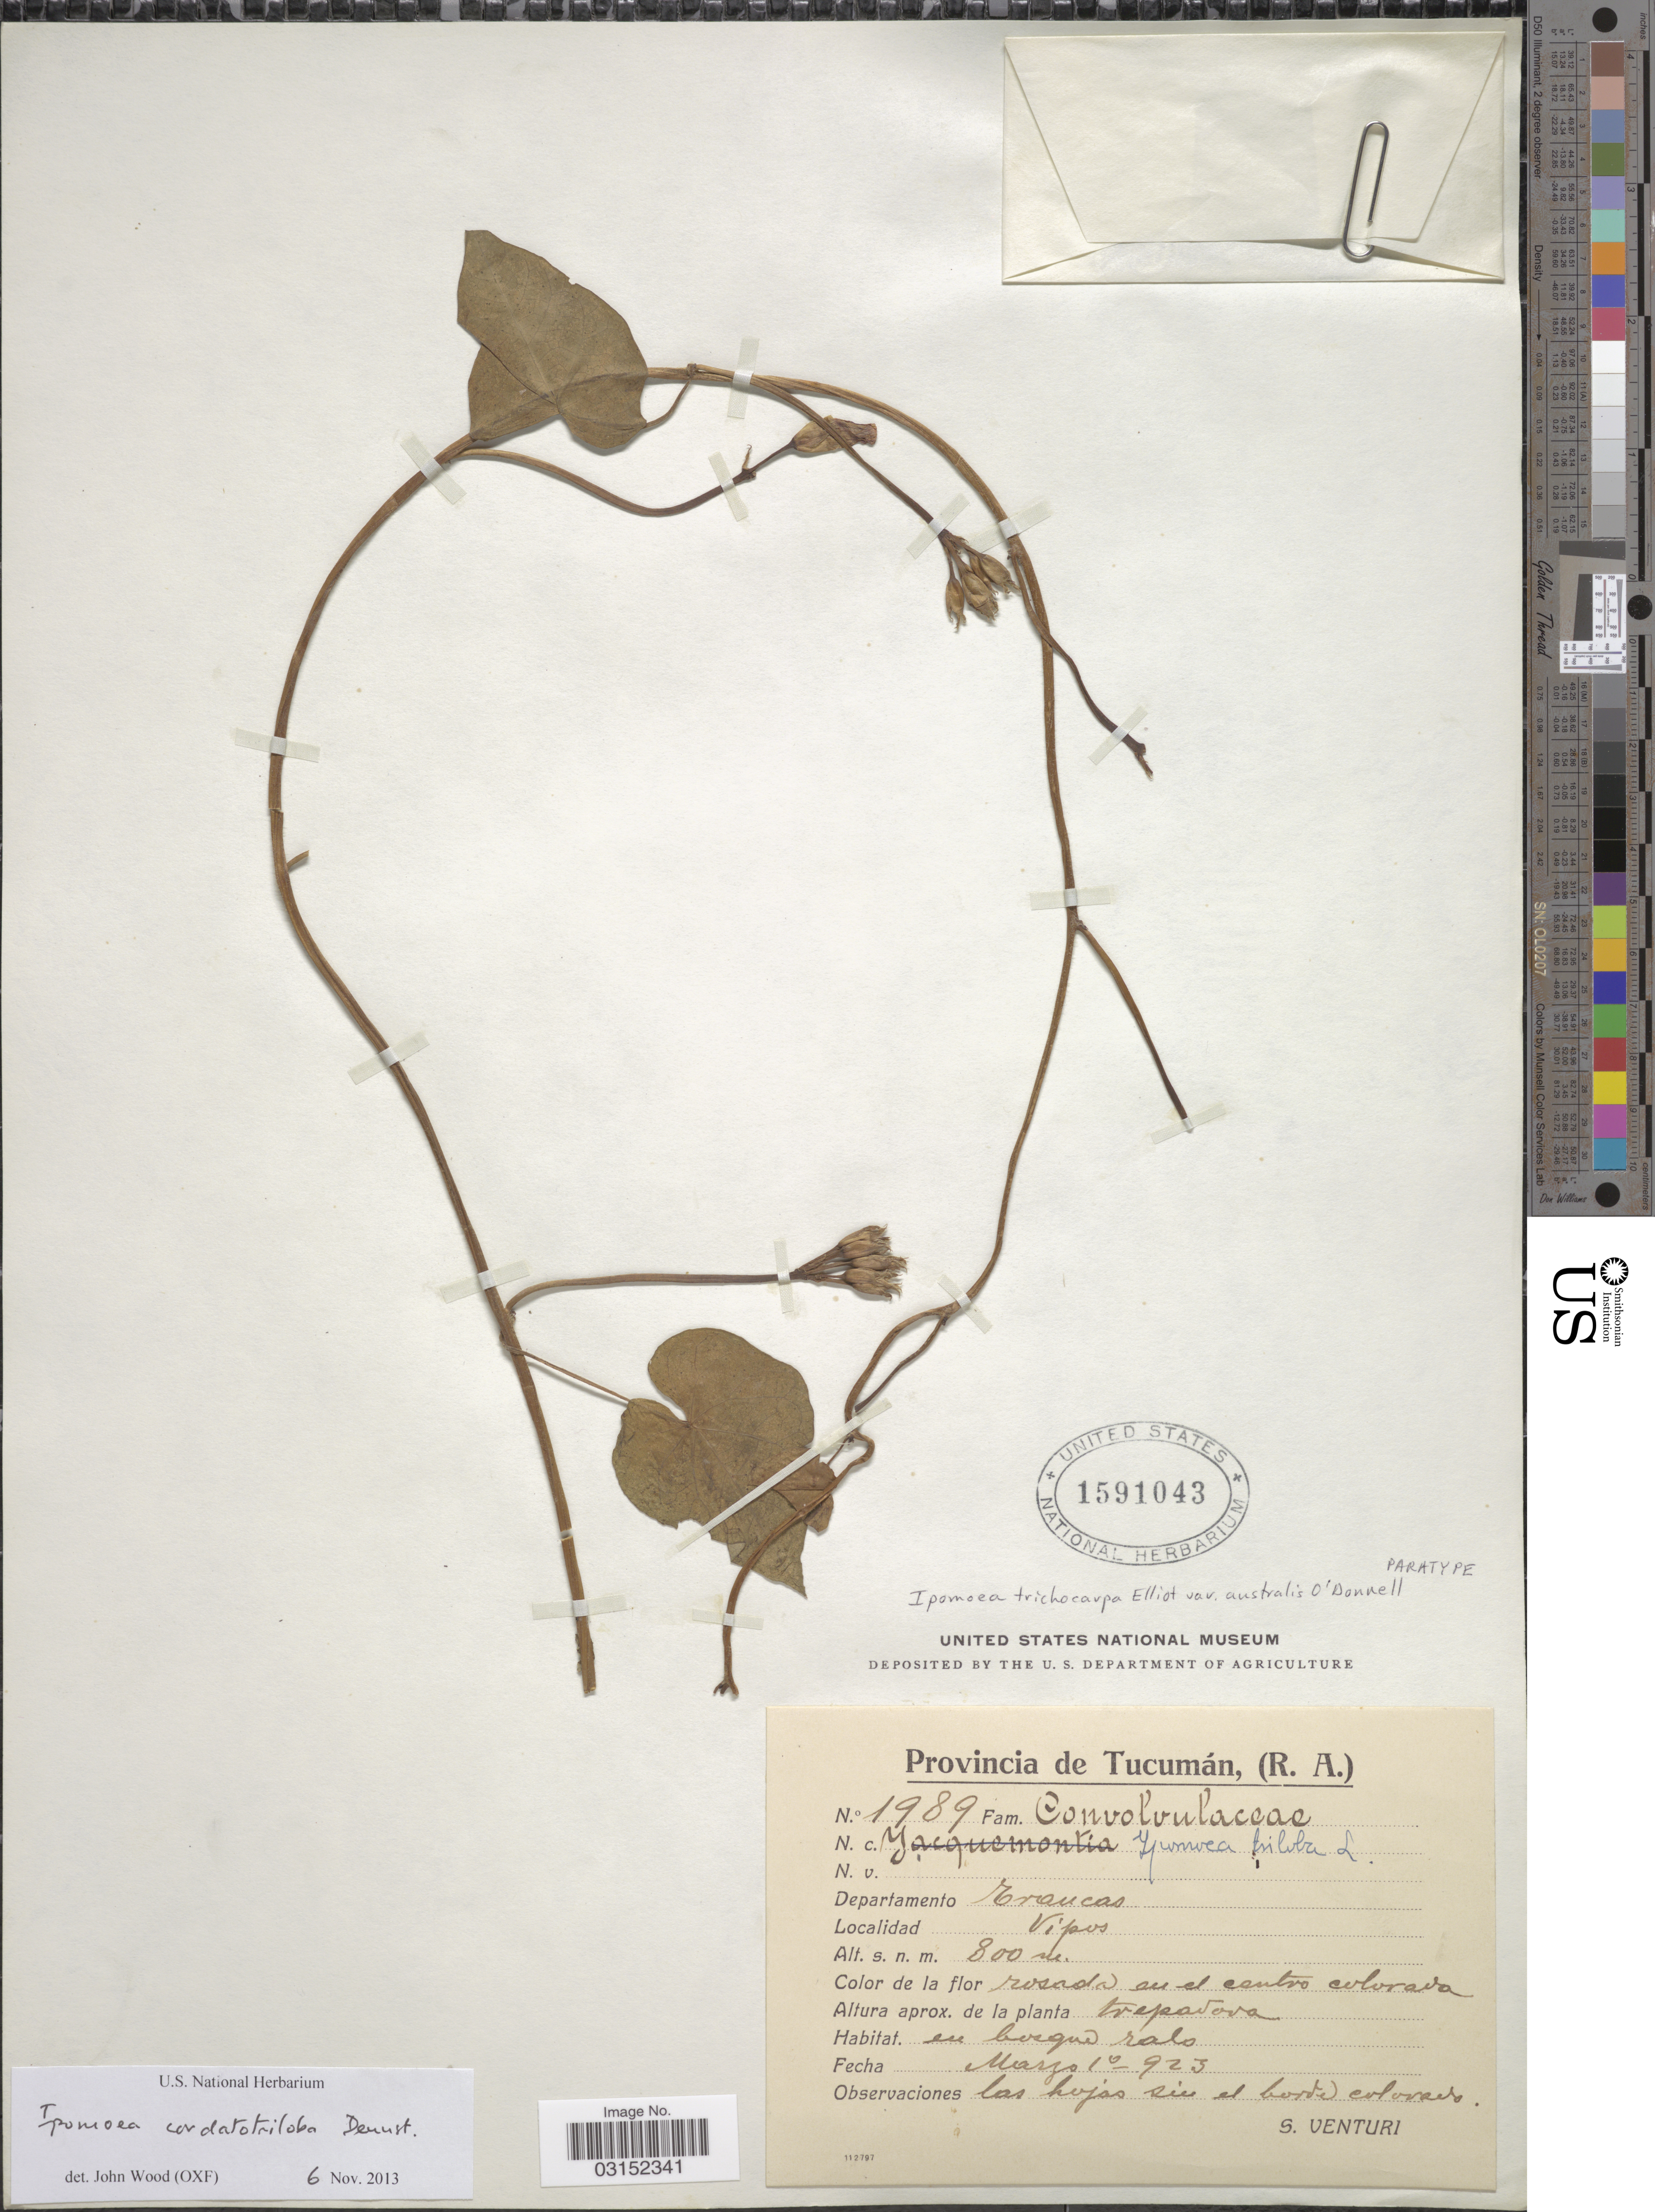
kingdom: Plantae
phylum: Tracheophyta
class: Magnoliopsida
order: Solanales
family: Convolvulaceae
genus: Ipomoea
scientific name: Ipomoea cordatotriloba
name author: Dennst.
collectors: S. Venturi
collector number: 1989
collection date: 1923-03-01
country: Argentina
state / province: Tucuman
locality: Provincia de Tucumán, (R.A.) Departamento Trancas, Vipos.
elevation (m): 800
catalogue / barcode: US 1591043